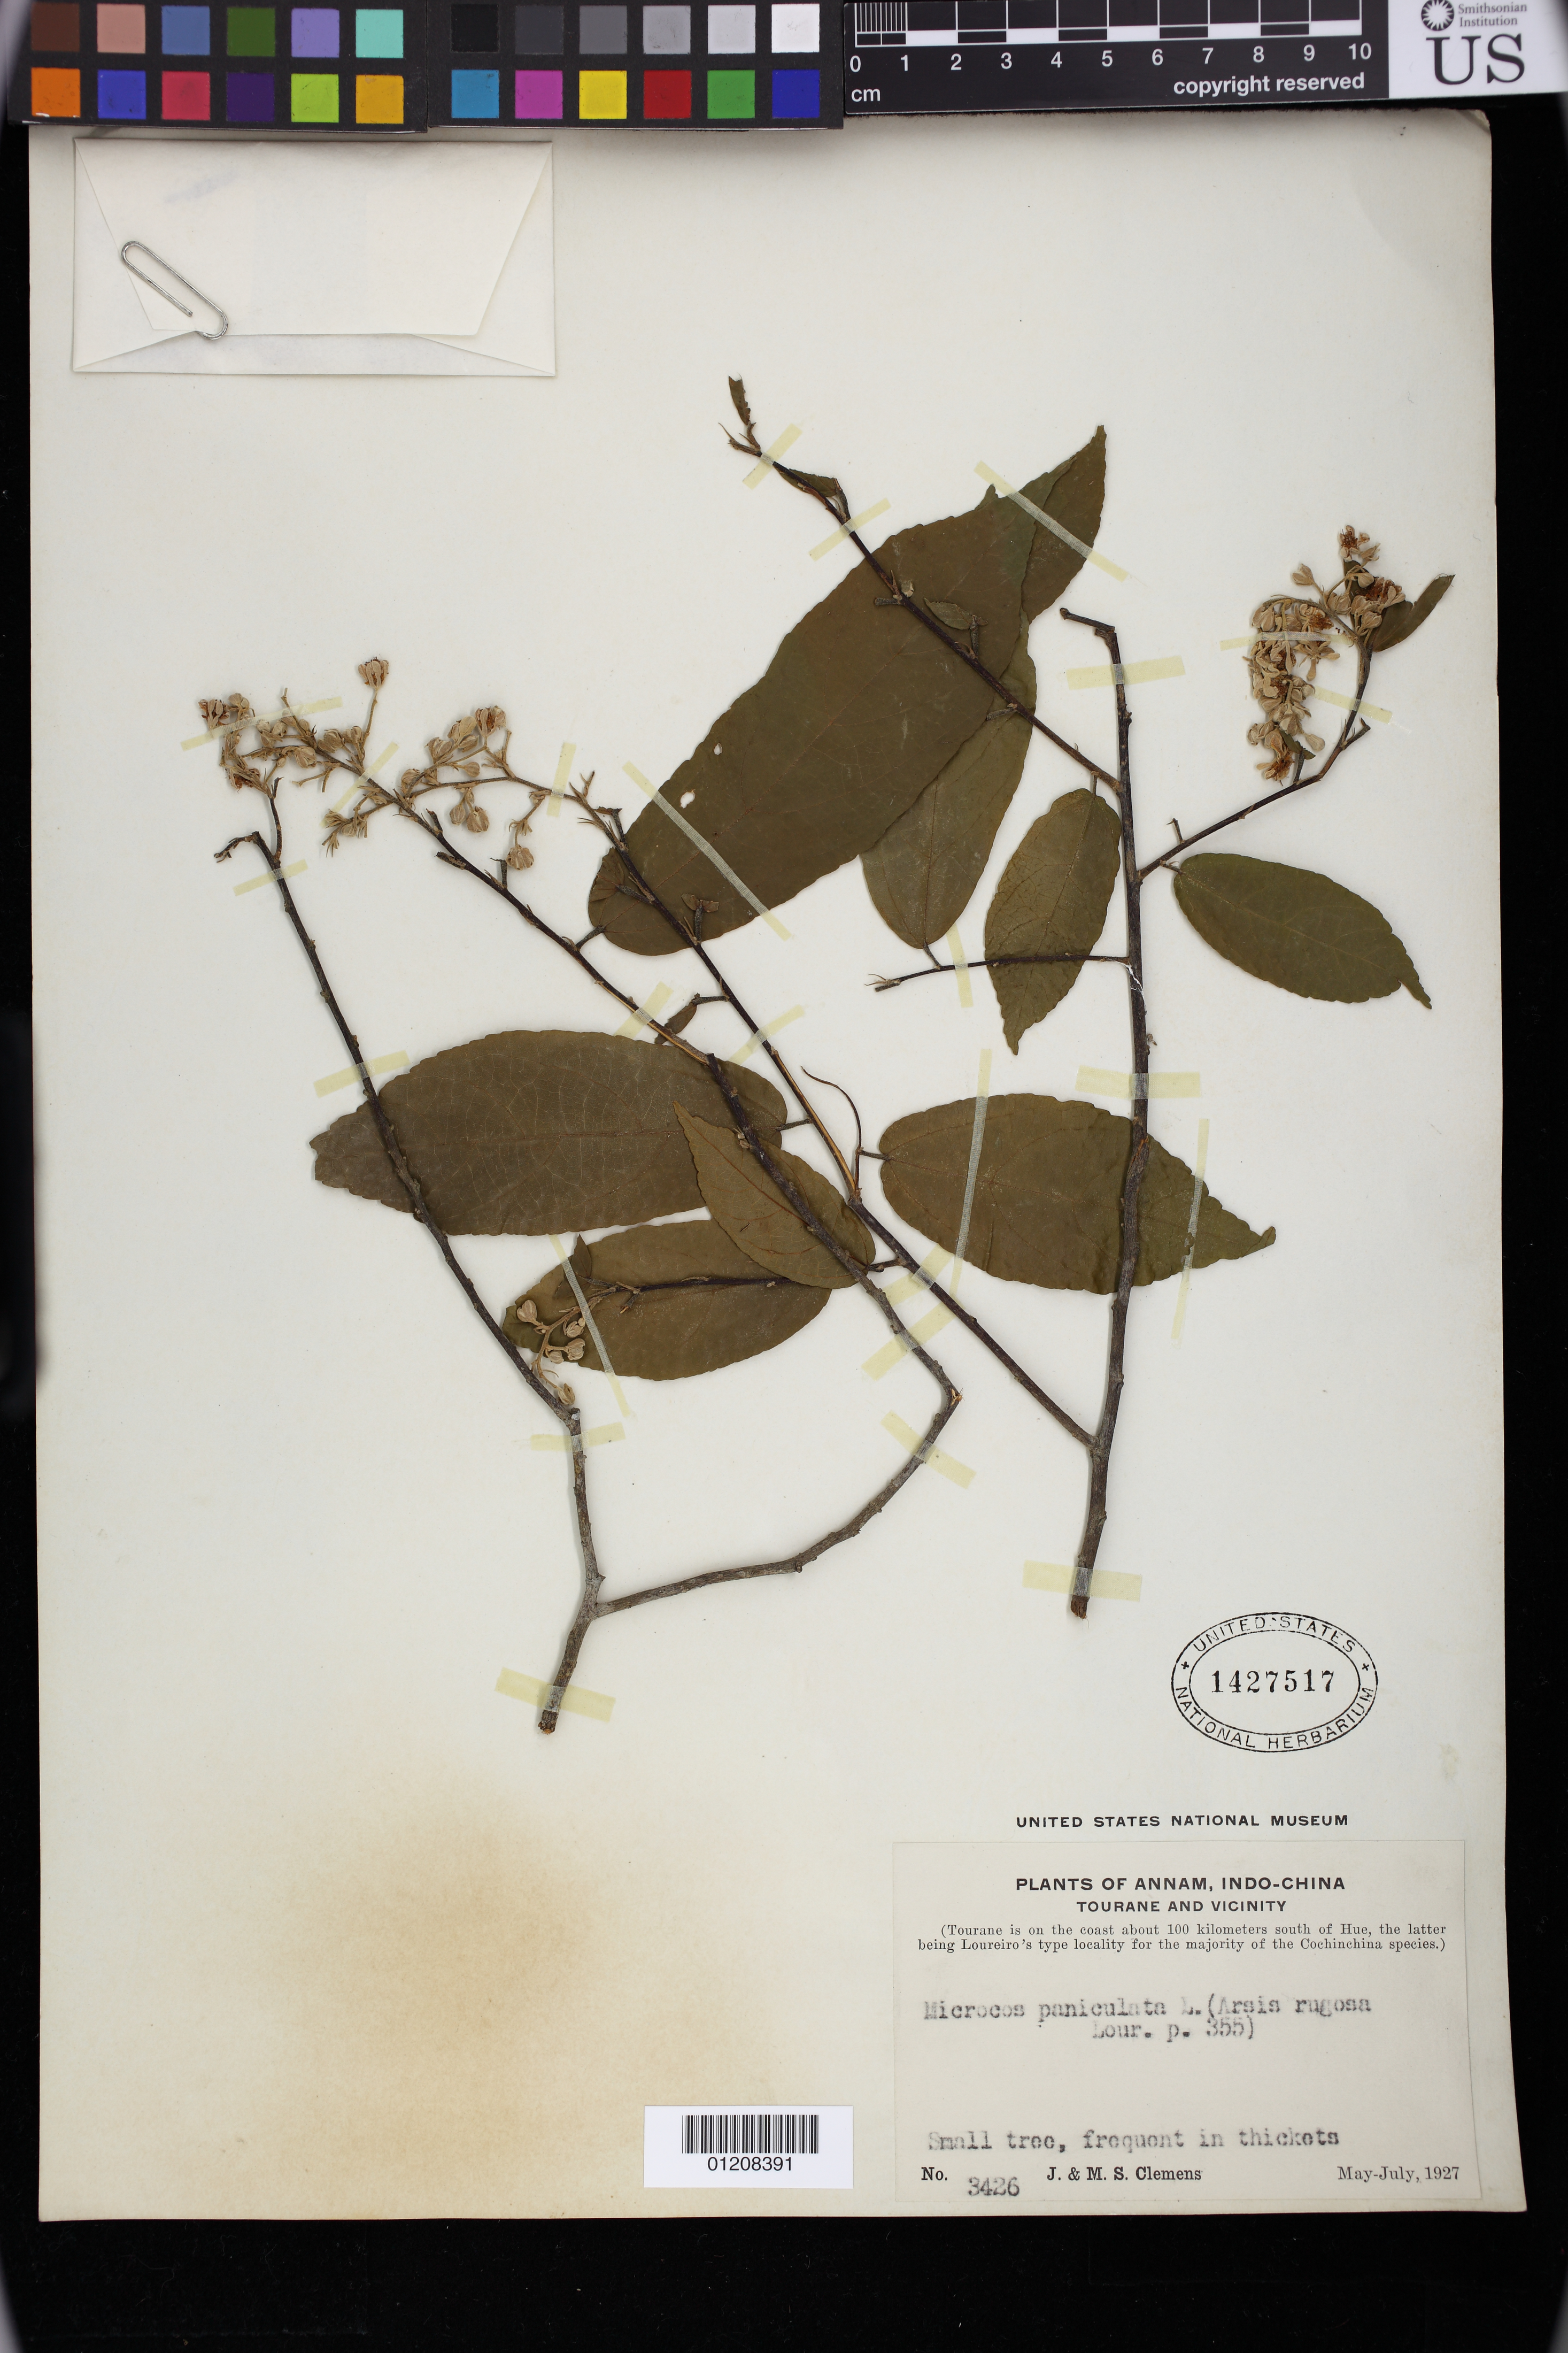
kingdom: Plantae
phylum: Tracheophyta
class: Magnoliopsida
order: Malvales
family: Malvaceae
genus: Microcos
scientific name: Microcos paniculata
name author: L.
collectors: J. Clemens & M. S. Clemens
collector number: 3426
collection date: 1927-05/1927-07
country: Vietnam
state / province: Dan Nang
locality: Annam, Tourane and vicinity.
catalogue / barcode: US 1427517